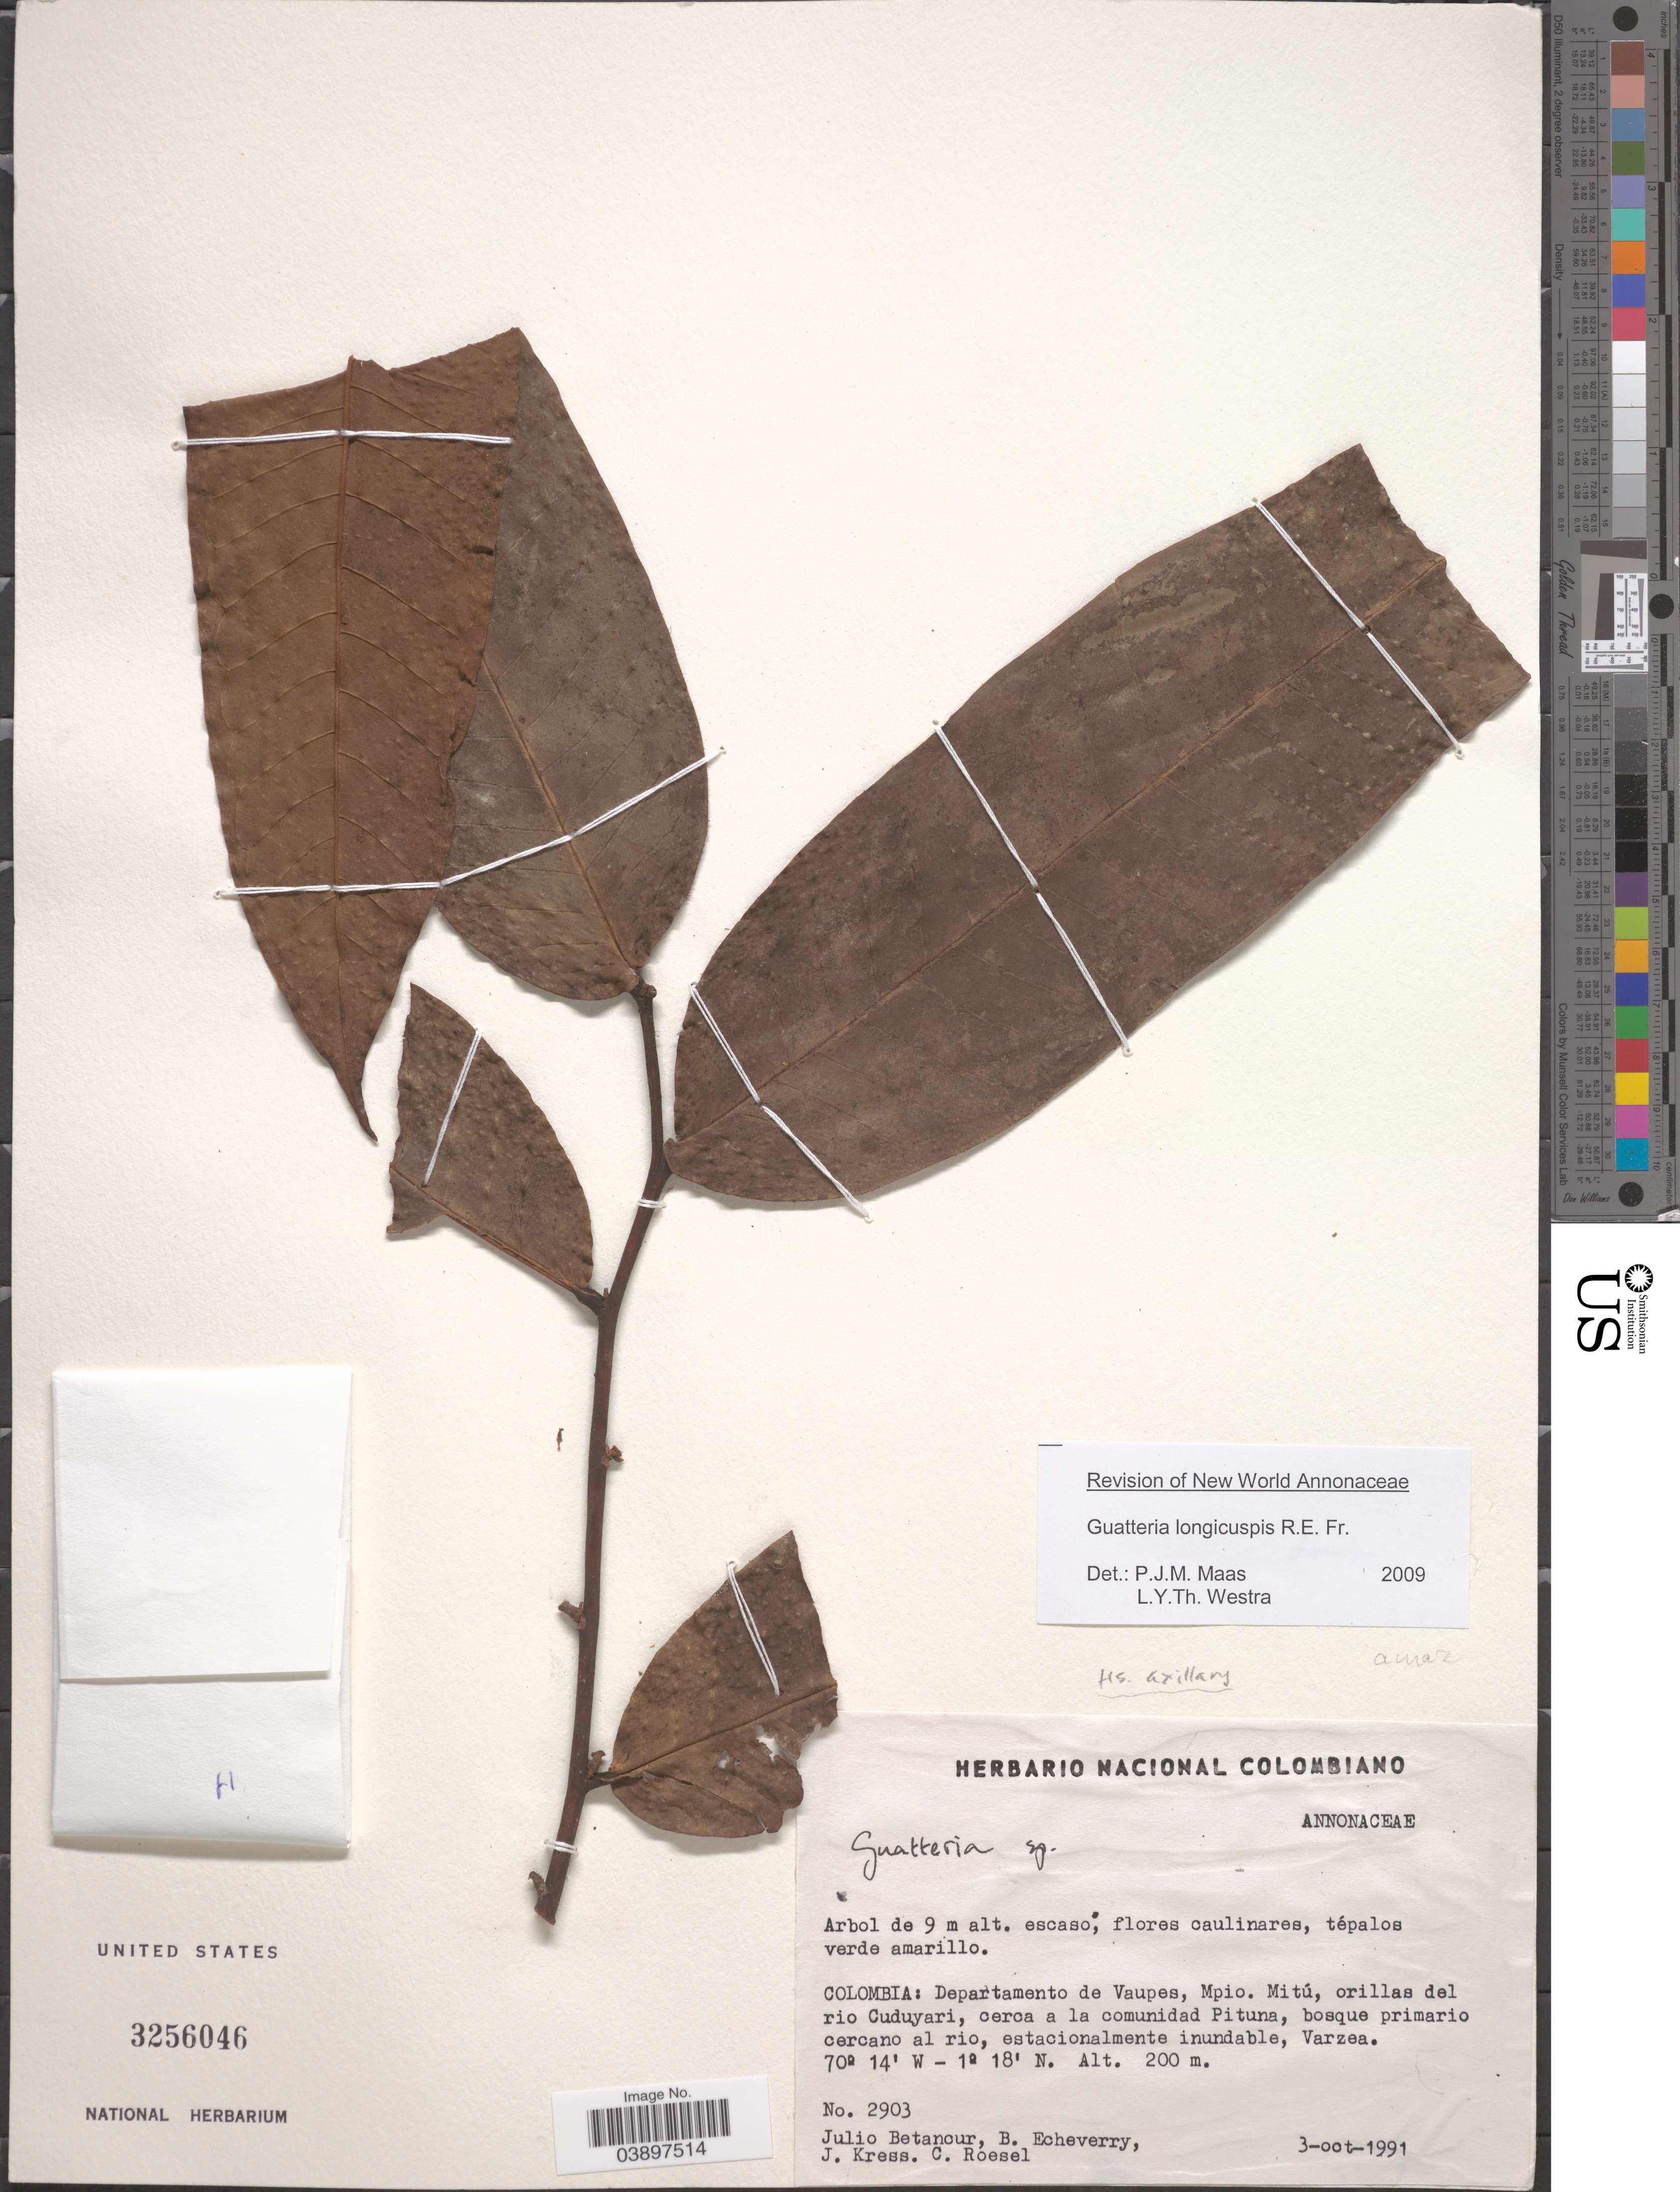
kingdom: Plantae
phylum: Tracheophyta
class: Magnoliopsida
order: Magnoliales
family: Annonaceae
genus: Guatteria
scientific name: Guatteria longicuspis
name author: R.E. Fr.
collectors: J. Betancur, B. Echeverry, J. Kress & C. S. Roesel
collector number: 2903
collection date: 1991-10-03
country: Colombia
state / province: Vaupés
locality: Departamento de Vaupes, Mpio. Mitú, orillas del rio Cuduyari, cerca a la comunidad Pituna.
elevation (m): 200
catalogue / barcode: US 3256046